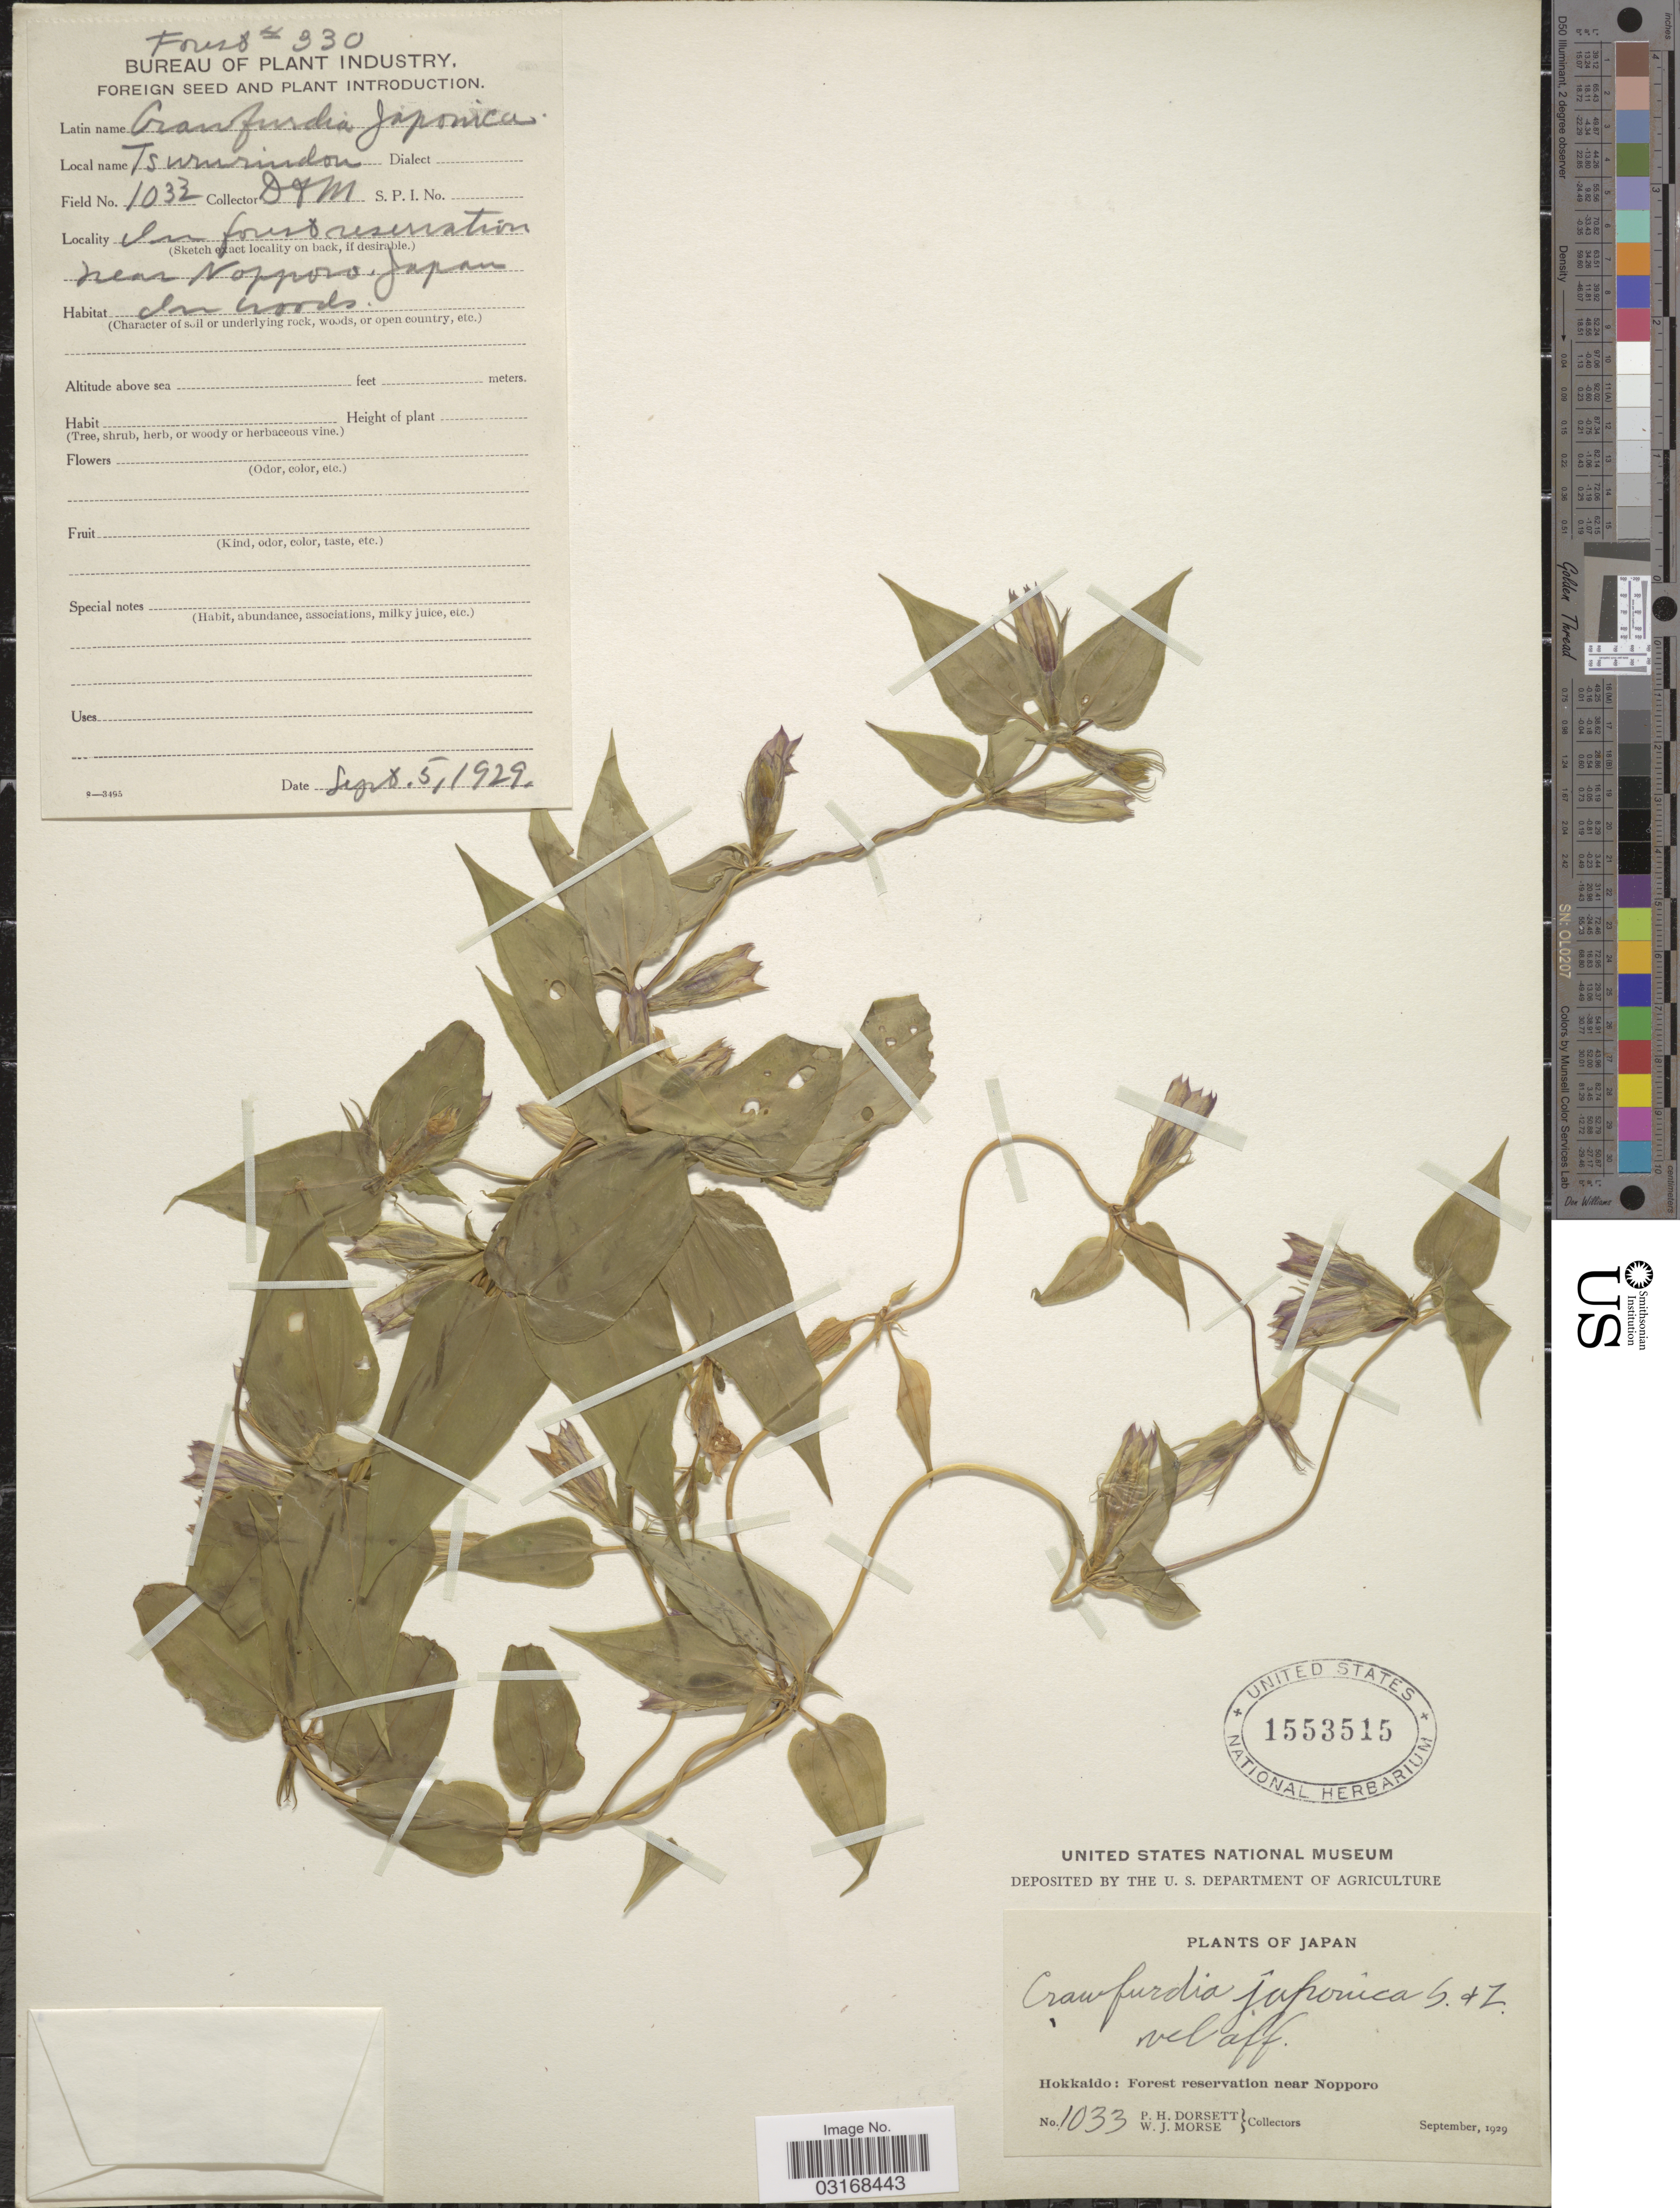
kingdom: Plantae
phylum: Tracheophyta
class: Magnoliopsida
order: Gentianales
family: Gentianaceae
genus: Crawfurdia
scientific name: Crawfurdia japonica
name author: Siebold & Zucc.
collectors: P. H. Dorsett & W. J. Morse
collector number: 1033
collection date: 1929-09-05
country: Japan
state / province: Hokkaidō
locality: Forest reservation near Nopporo.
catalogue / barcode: US 1553515